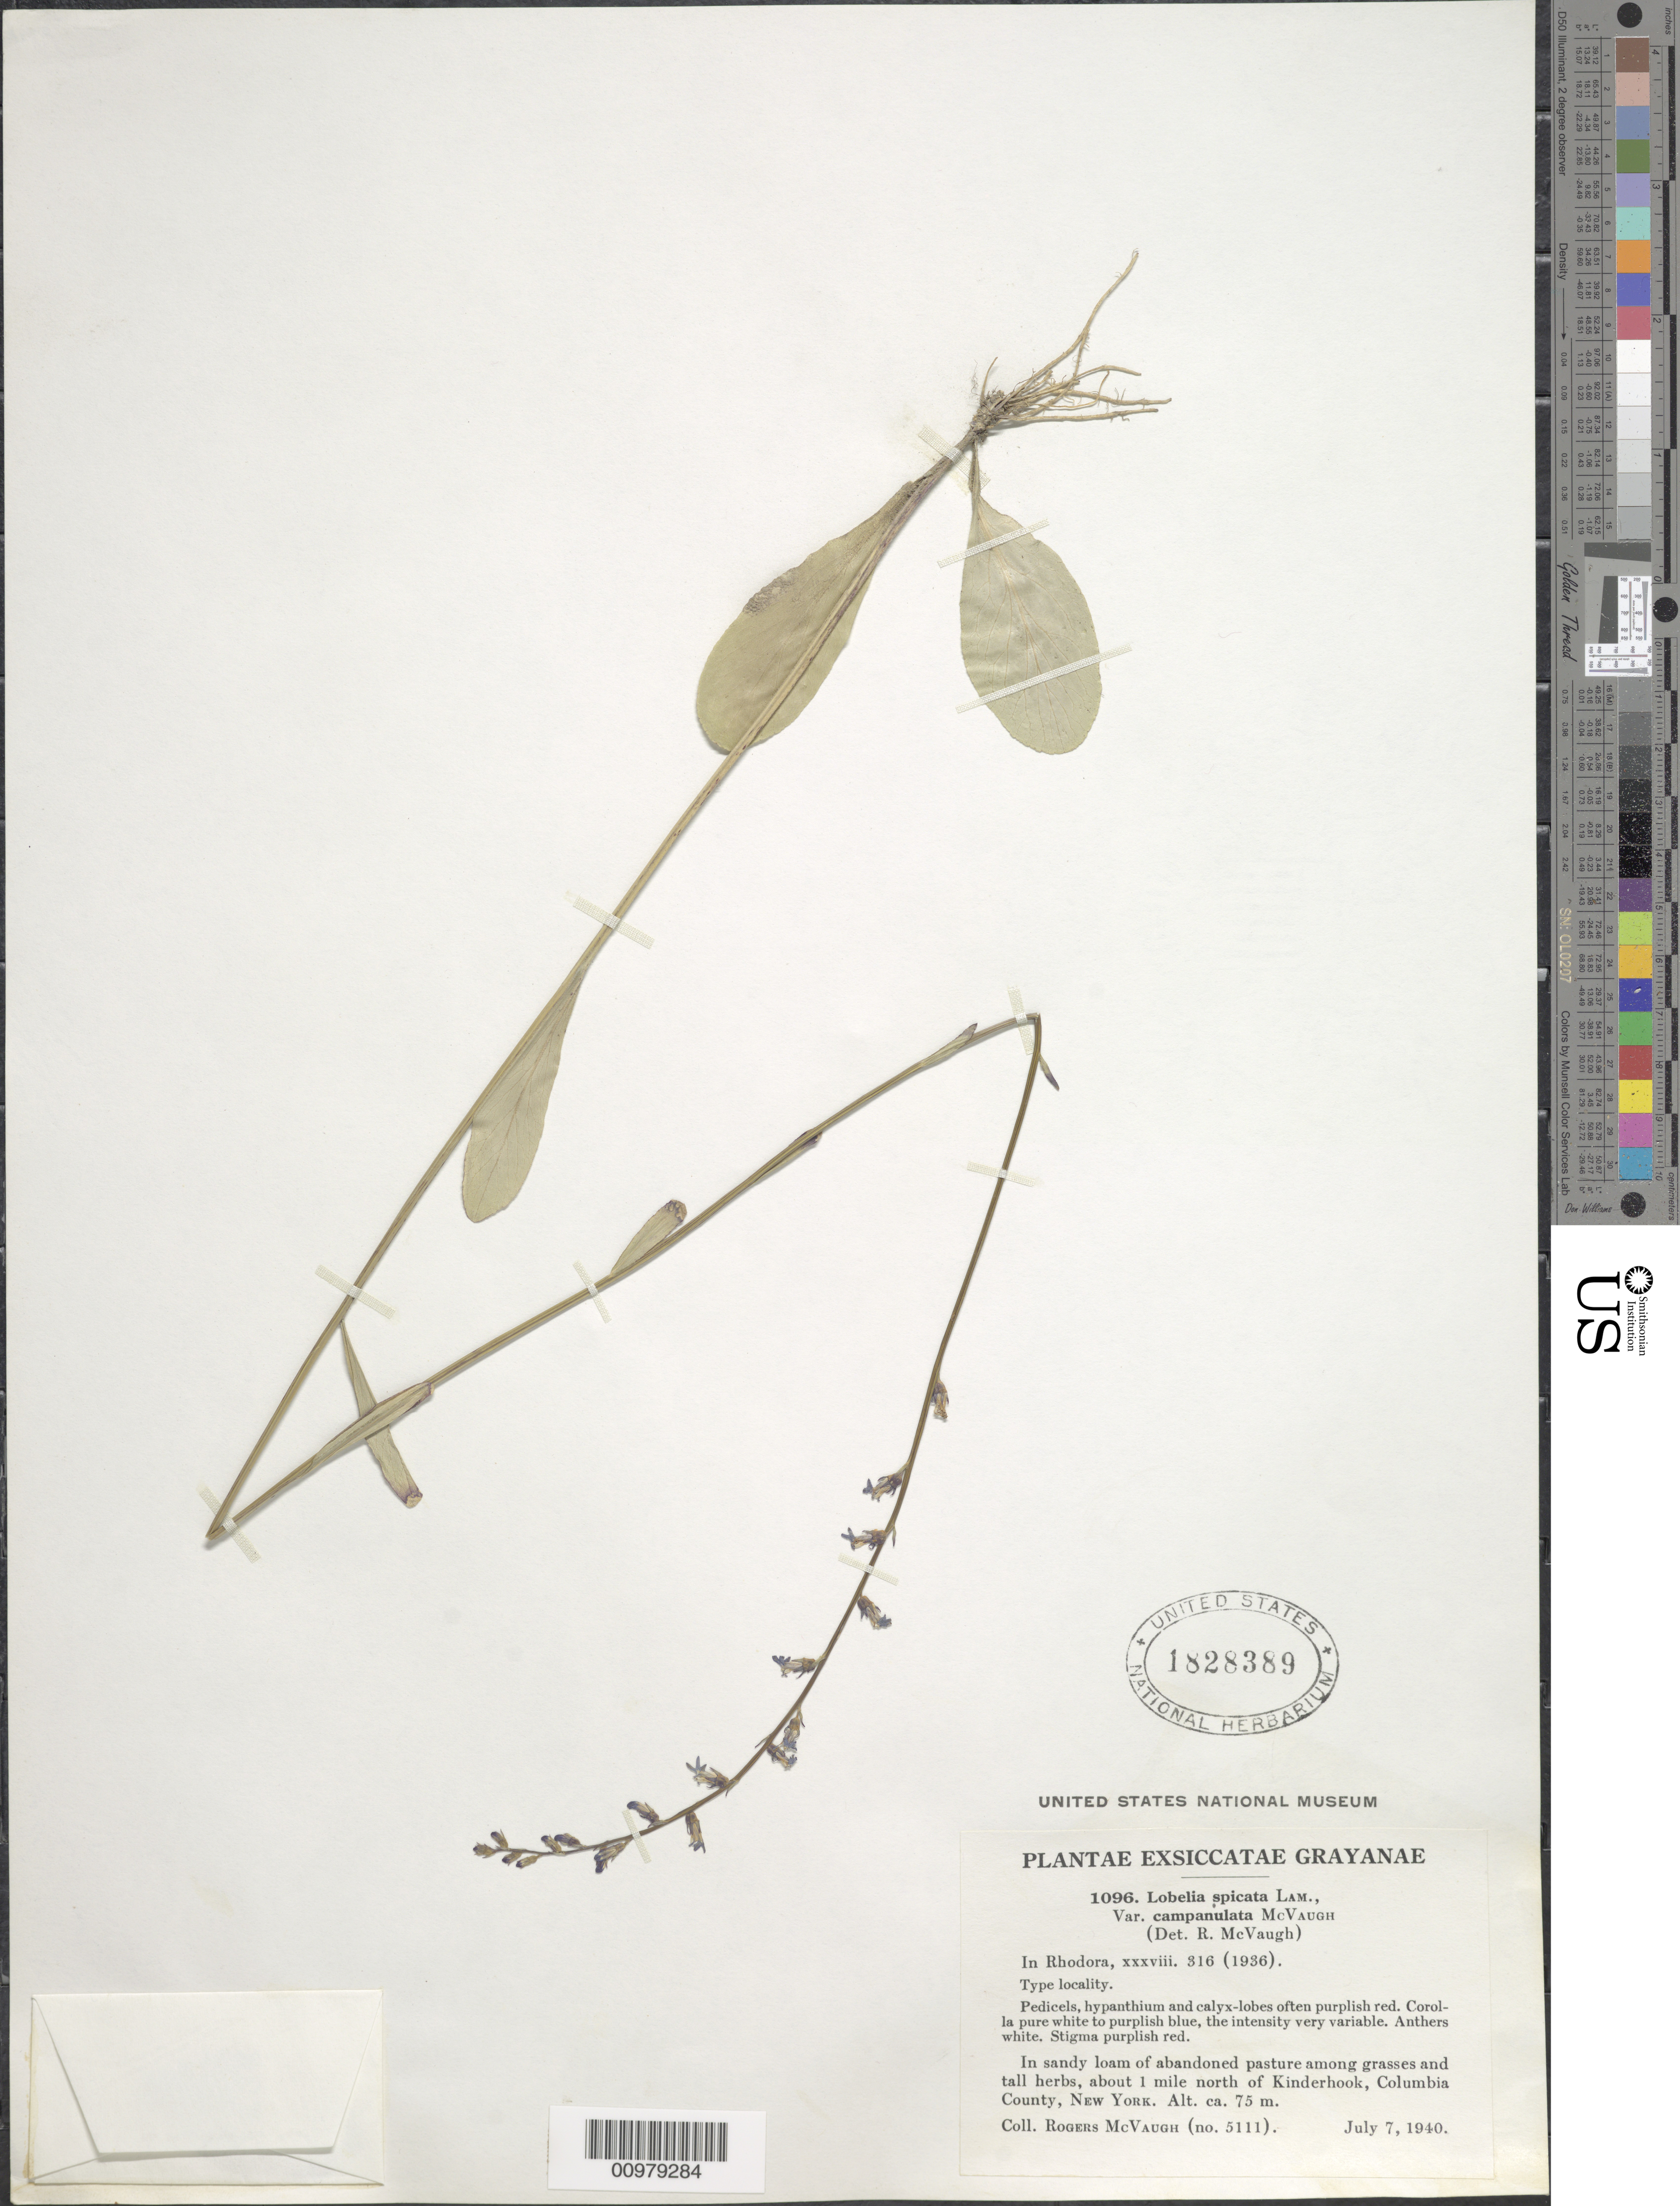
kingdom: Plantae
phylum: Tracheophyta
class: Magnoliopsida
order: Asterales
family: Campanulaceae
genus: Lobelia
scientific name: Lobelia spicata var. campanulata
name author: McVaugh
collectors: R. McVaugh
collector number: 5111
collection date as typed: July 7, 1940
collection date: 1940-07-07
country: United States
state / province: New York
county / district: Columbia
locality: About 1 mile north of Kinderhook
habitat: in sandy loam of abandoned pasture among grasses and tall herbs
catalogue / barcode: US 1828389